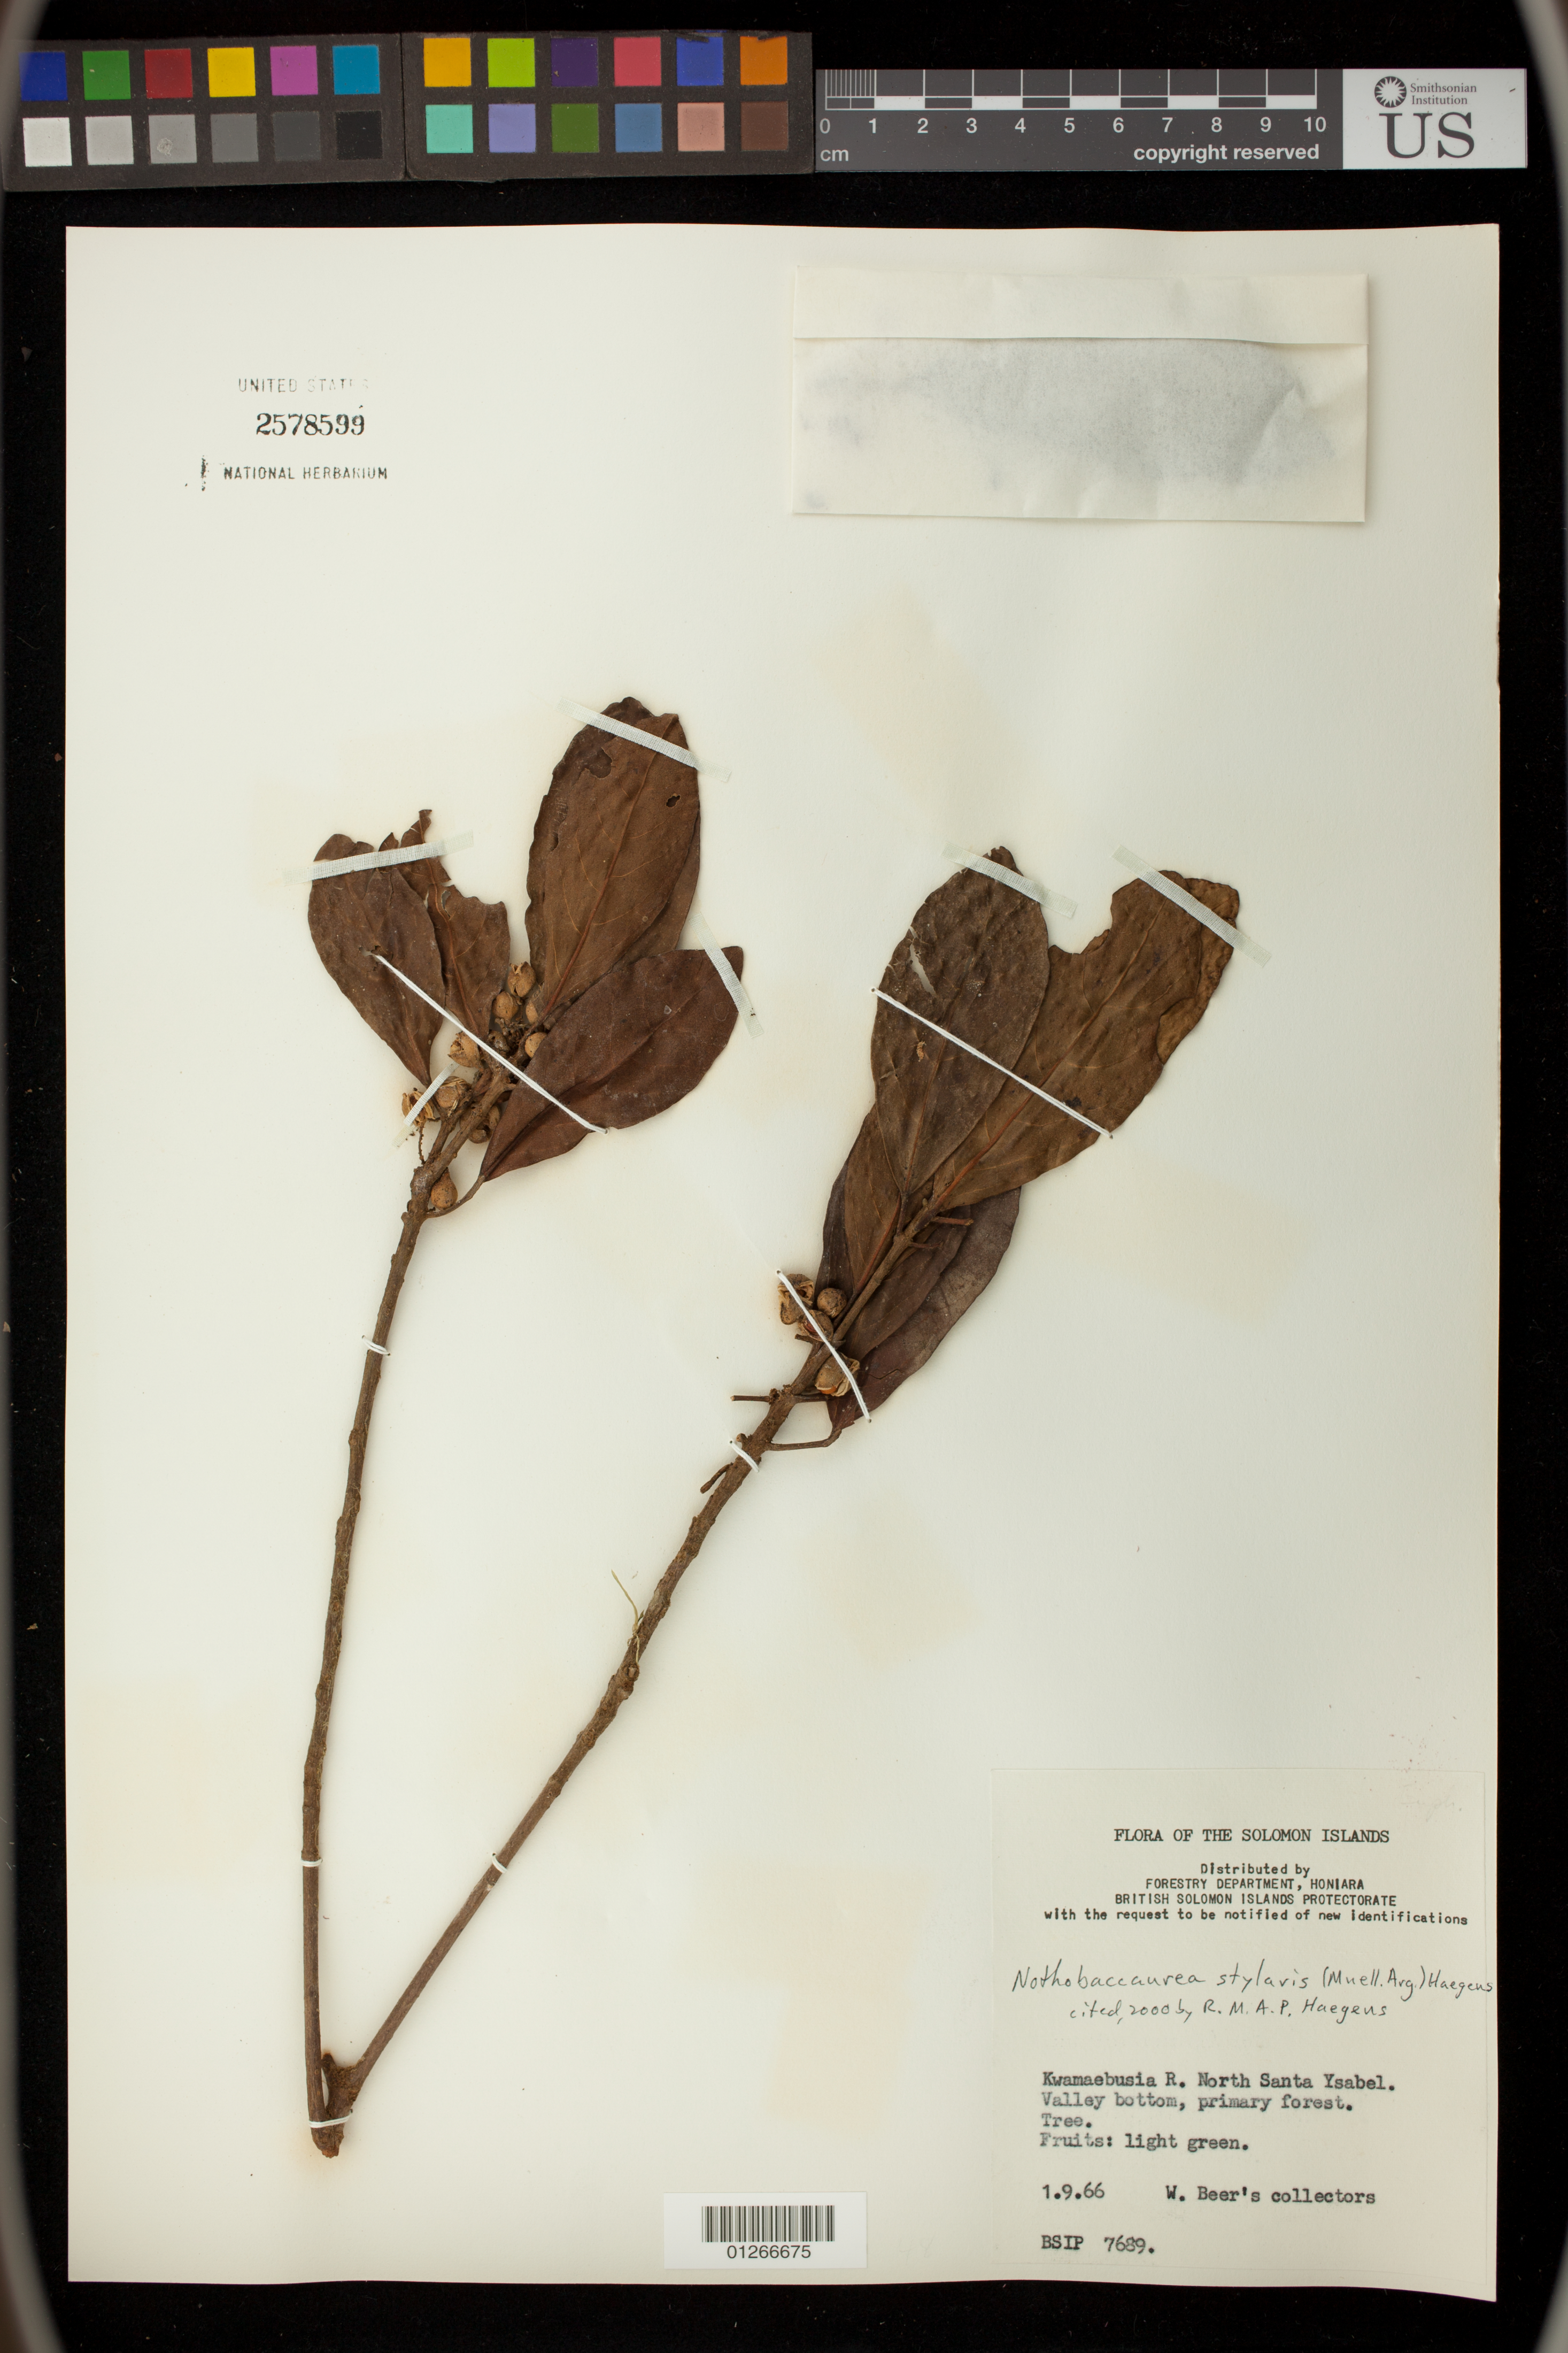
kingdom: Plantae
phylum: Tracheophyta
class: Magnoliopsida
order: Malpighiales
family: Phyllanthaceae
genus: Nothobaccaurea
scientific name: Nothobaccaurea stylaris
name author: (Müll. Arg.) Haegens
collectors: Beer's collectors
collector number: BSIP 7689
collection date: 1966-09-01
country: Solomon Islands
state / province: Isabel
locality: Kwamaebusia R. North Santa Ysabel. Valley bottom.